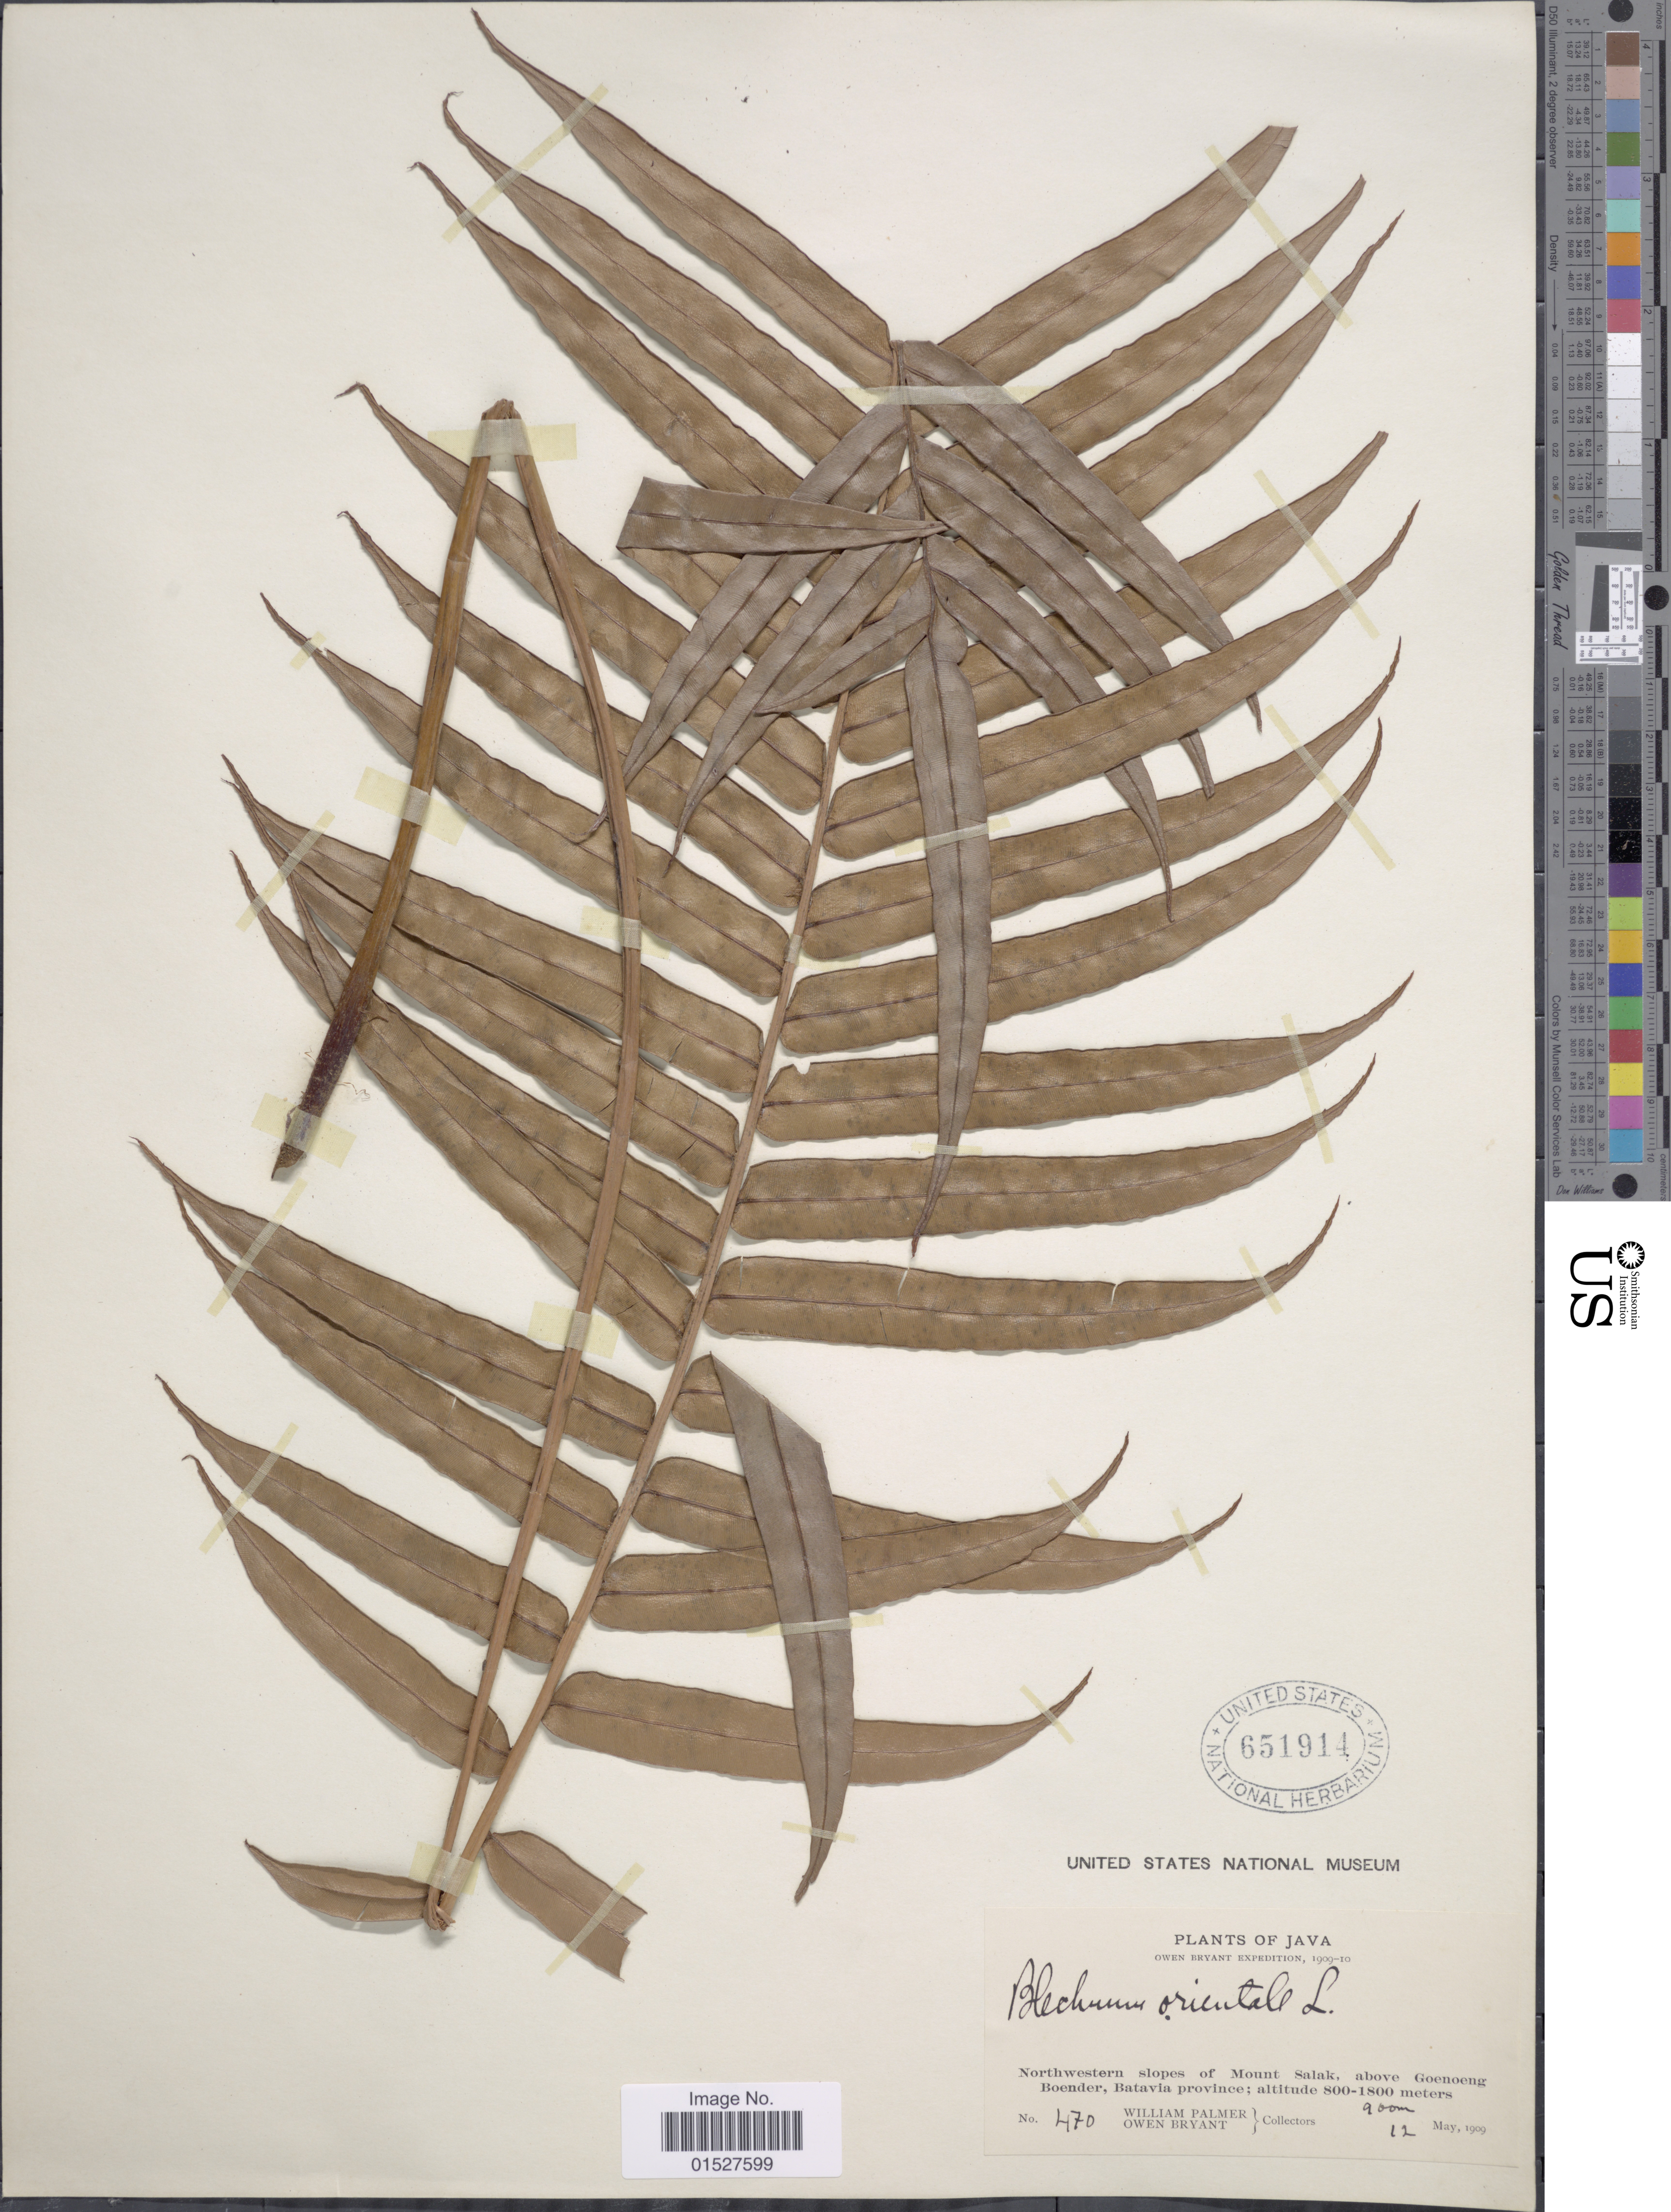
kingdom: Plantae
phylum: Tracheophyta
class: Polypodiopsida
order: Polypodiales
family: Blechnaceae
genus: Blechnum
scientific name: Blechnum orientale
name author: L.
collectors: W. Palmer & O. Bryant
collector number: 470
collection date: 1909-05-12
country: Indonesia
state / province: Java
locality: Northwestern slopes of Mount Salak, above Goenoeng Boender, Batavia province.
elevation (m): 900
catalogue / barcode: US 651914